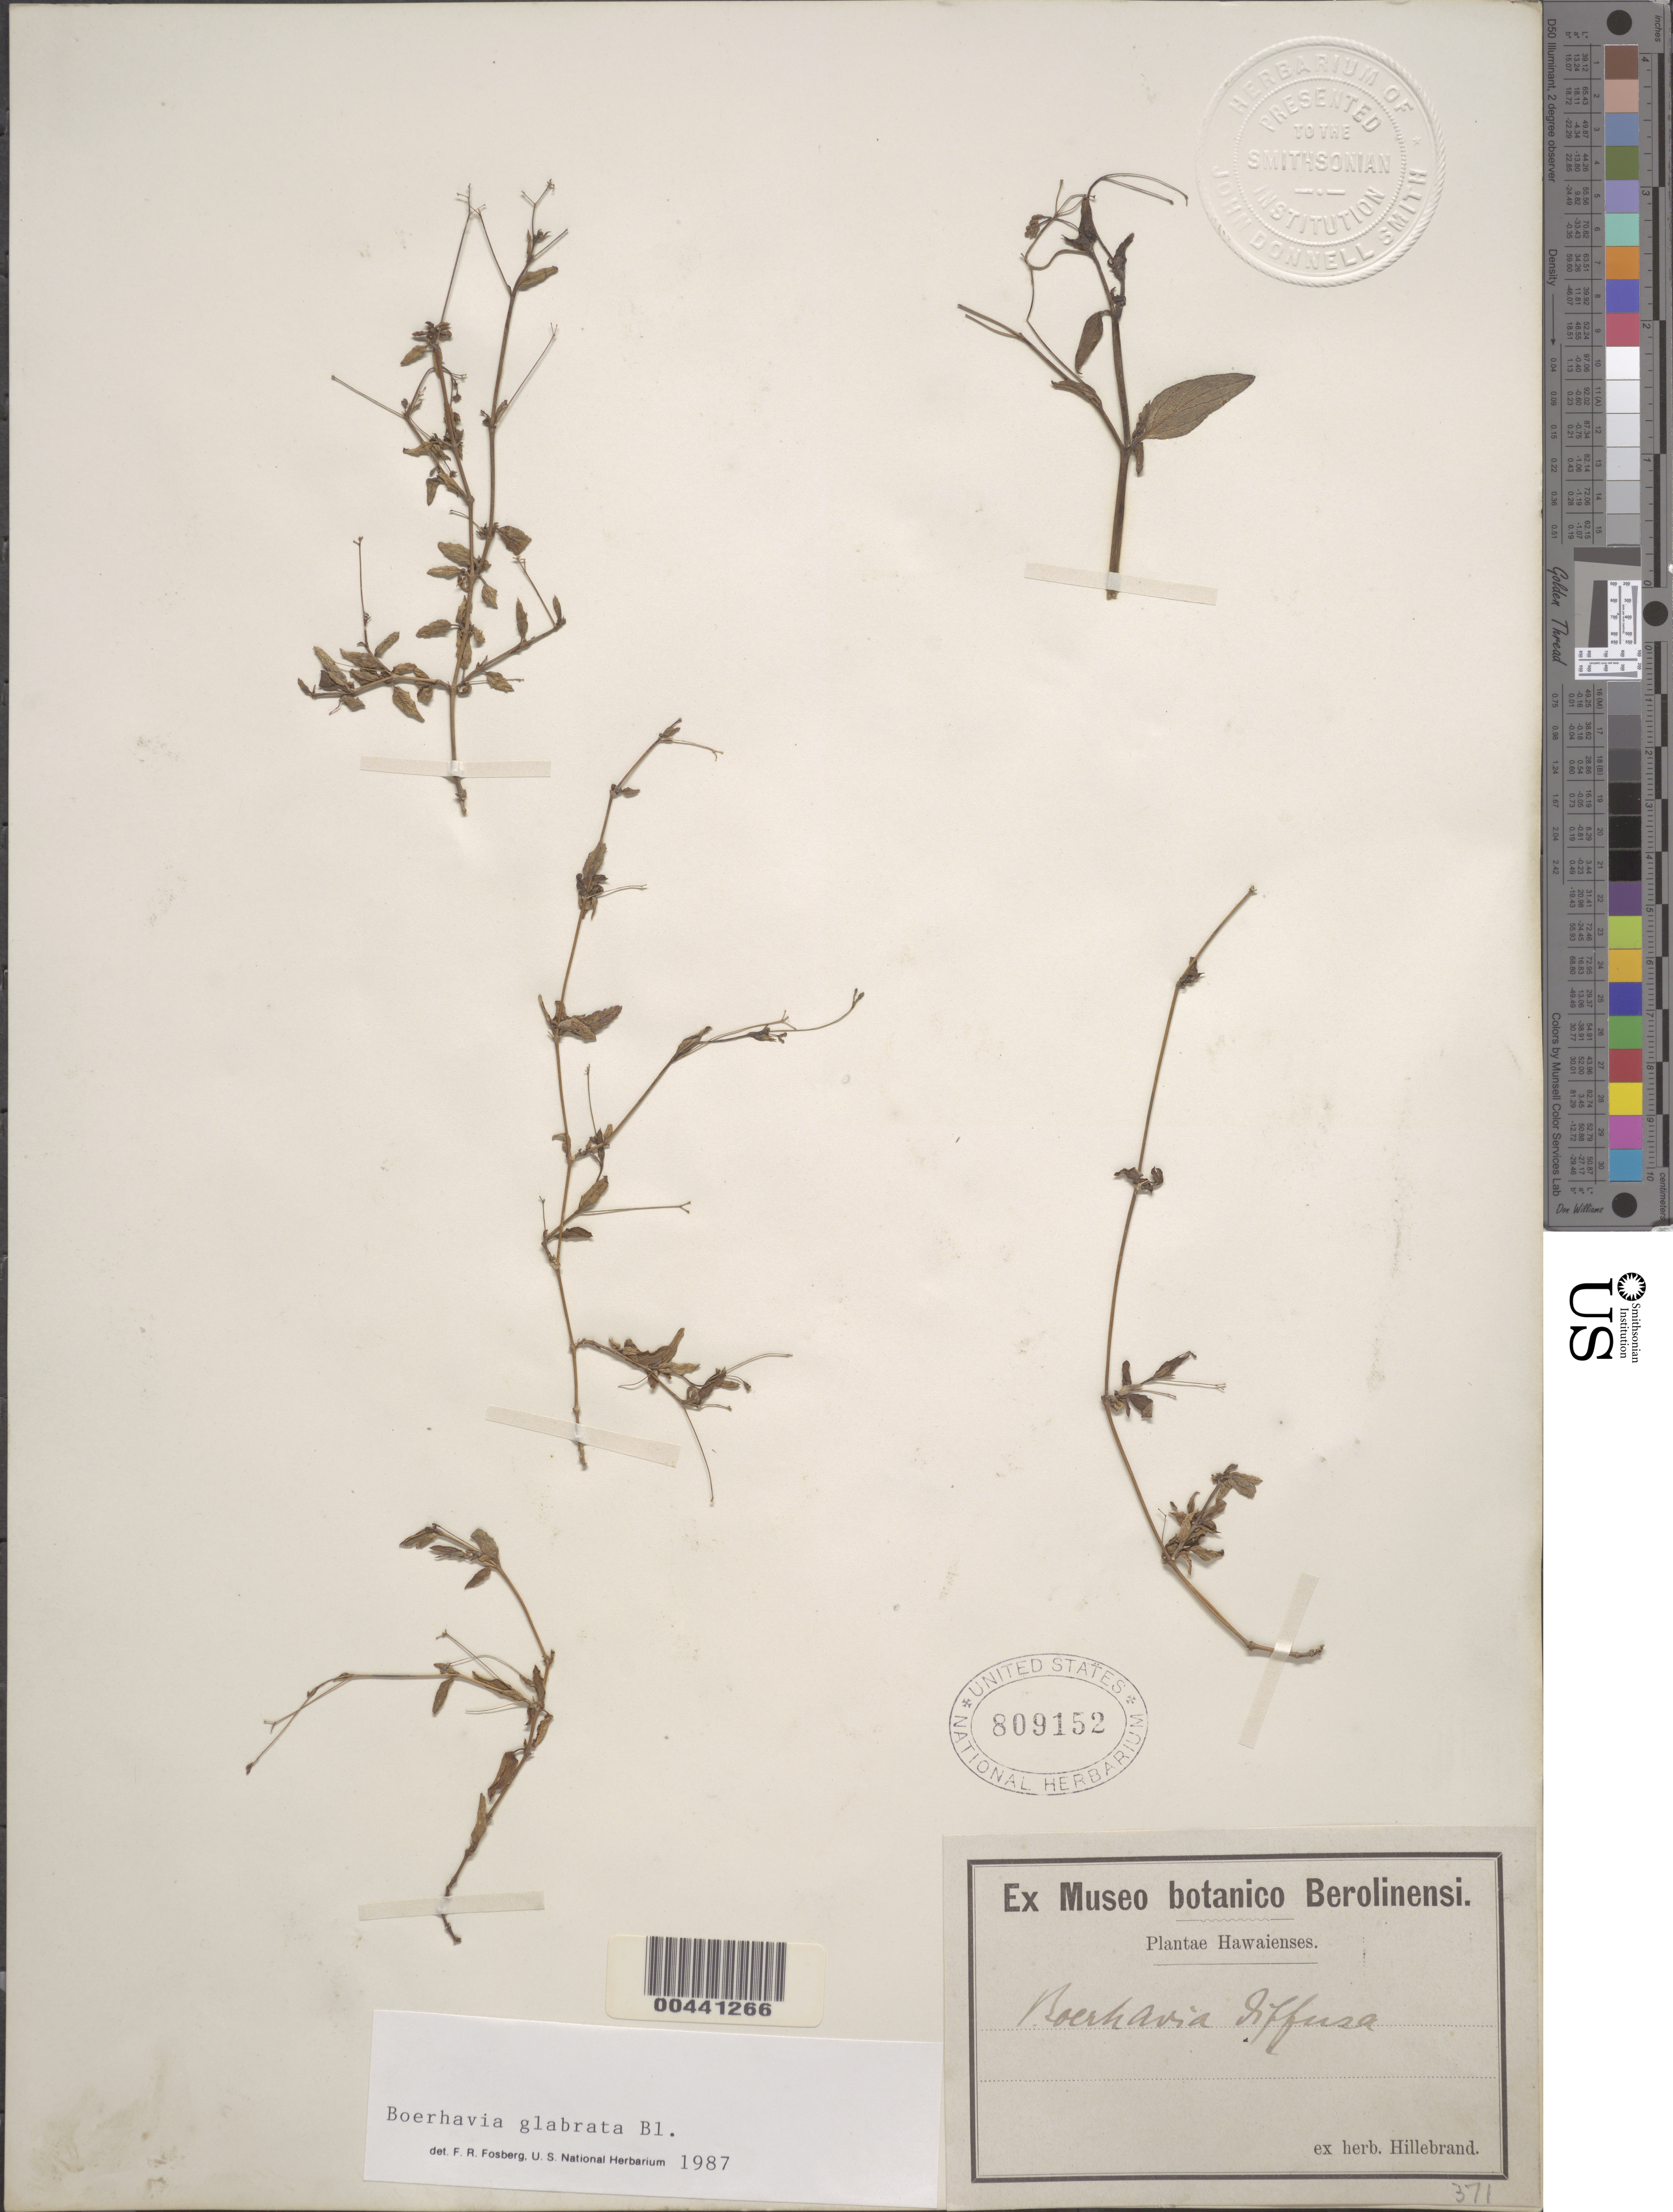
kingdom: Plantae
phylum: Tracheophyta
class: Magnoliopsida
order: Caryophyllales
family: Nyctaginaceae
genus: Boerhavia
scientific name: Boerhavia acutifolia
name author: (Choisy) J.W. Moore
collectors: W. Hillebrand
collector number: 371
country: United States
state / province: Hawaii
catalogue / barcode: US 809152